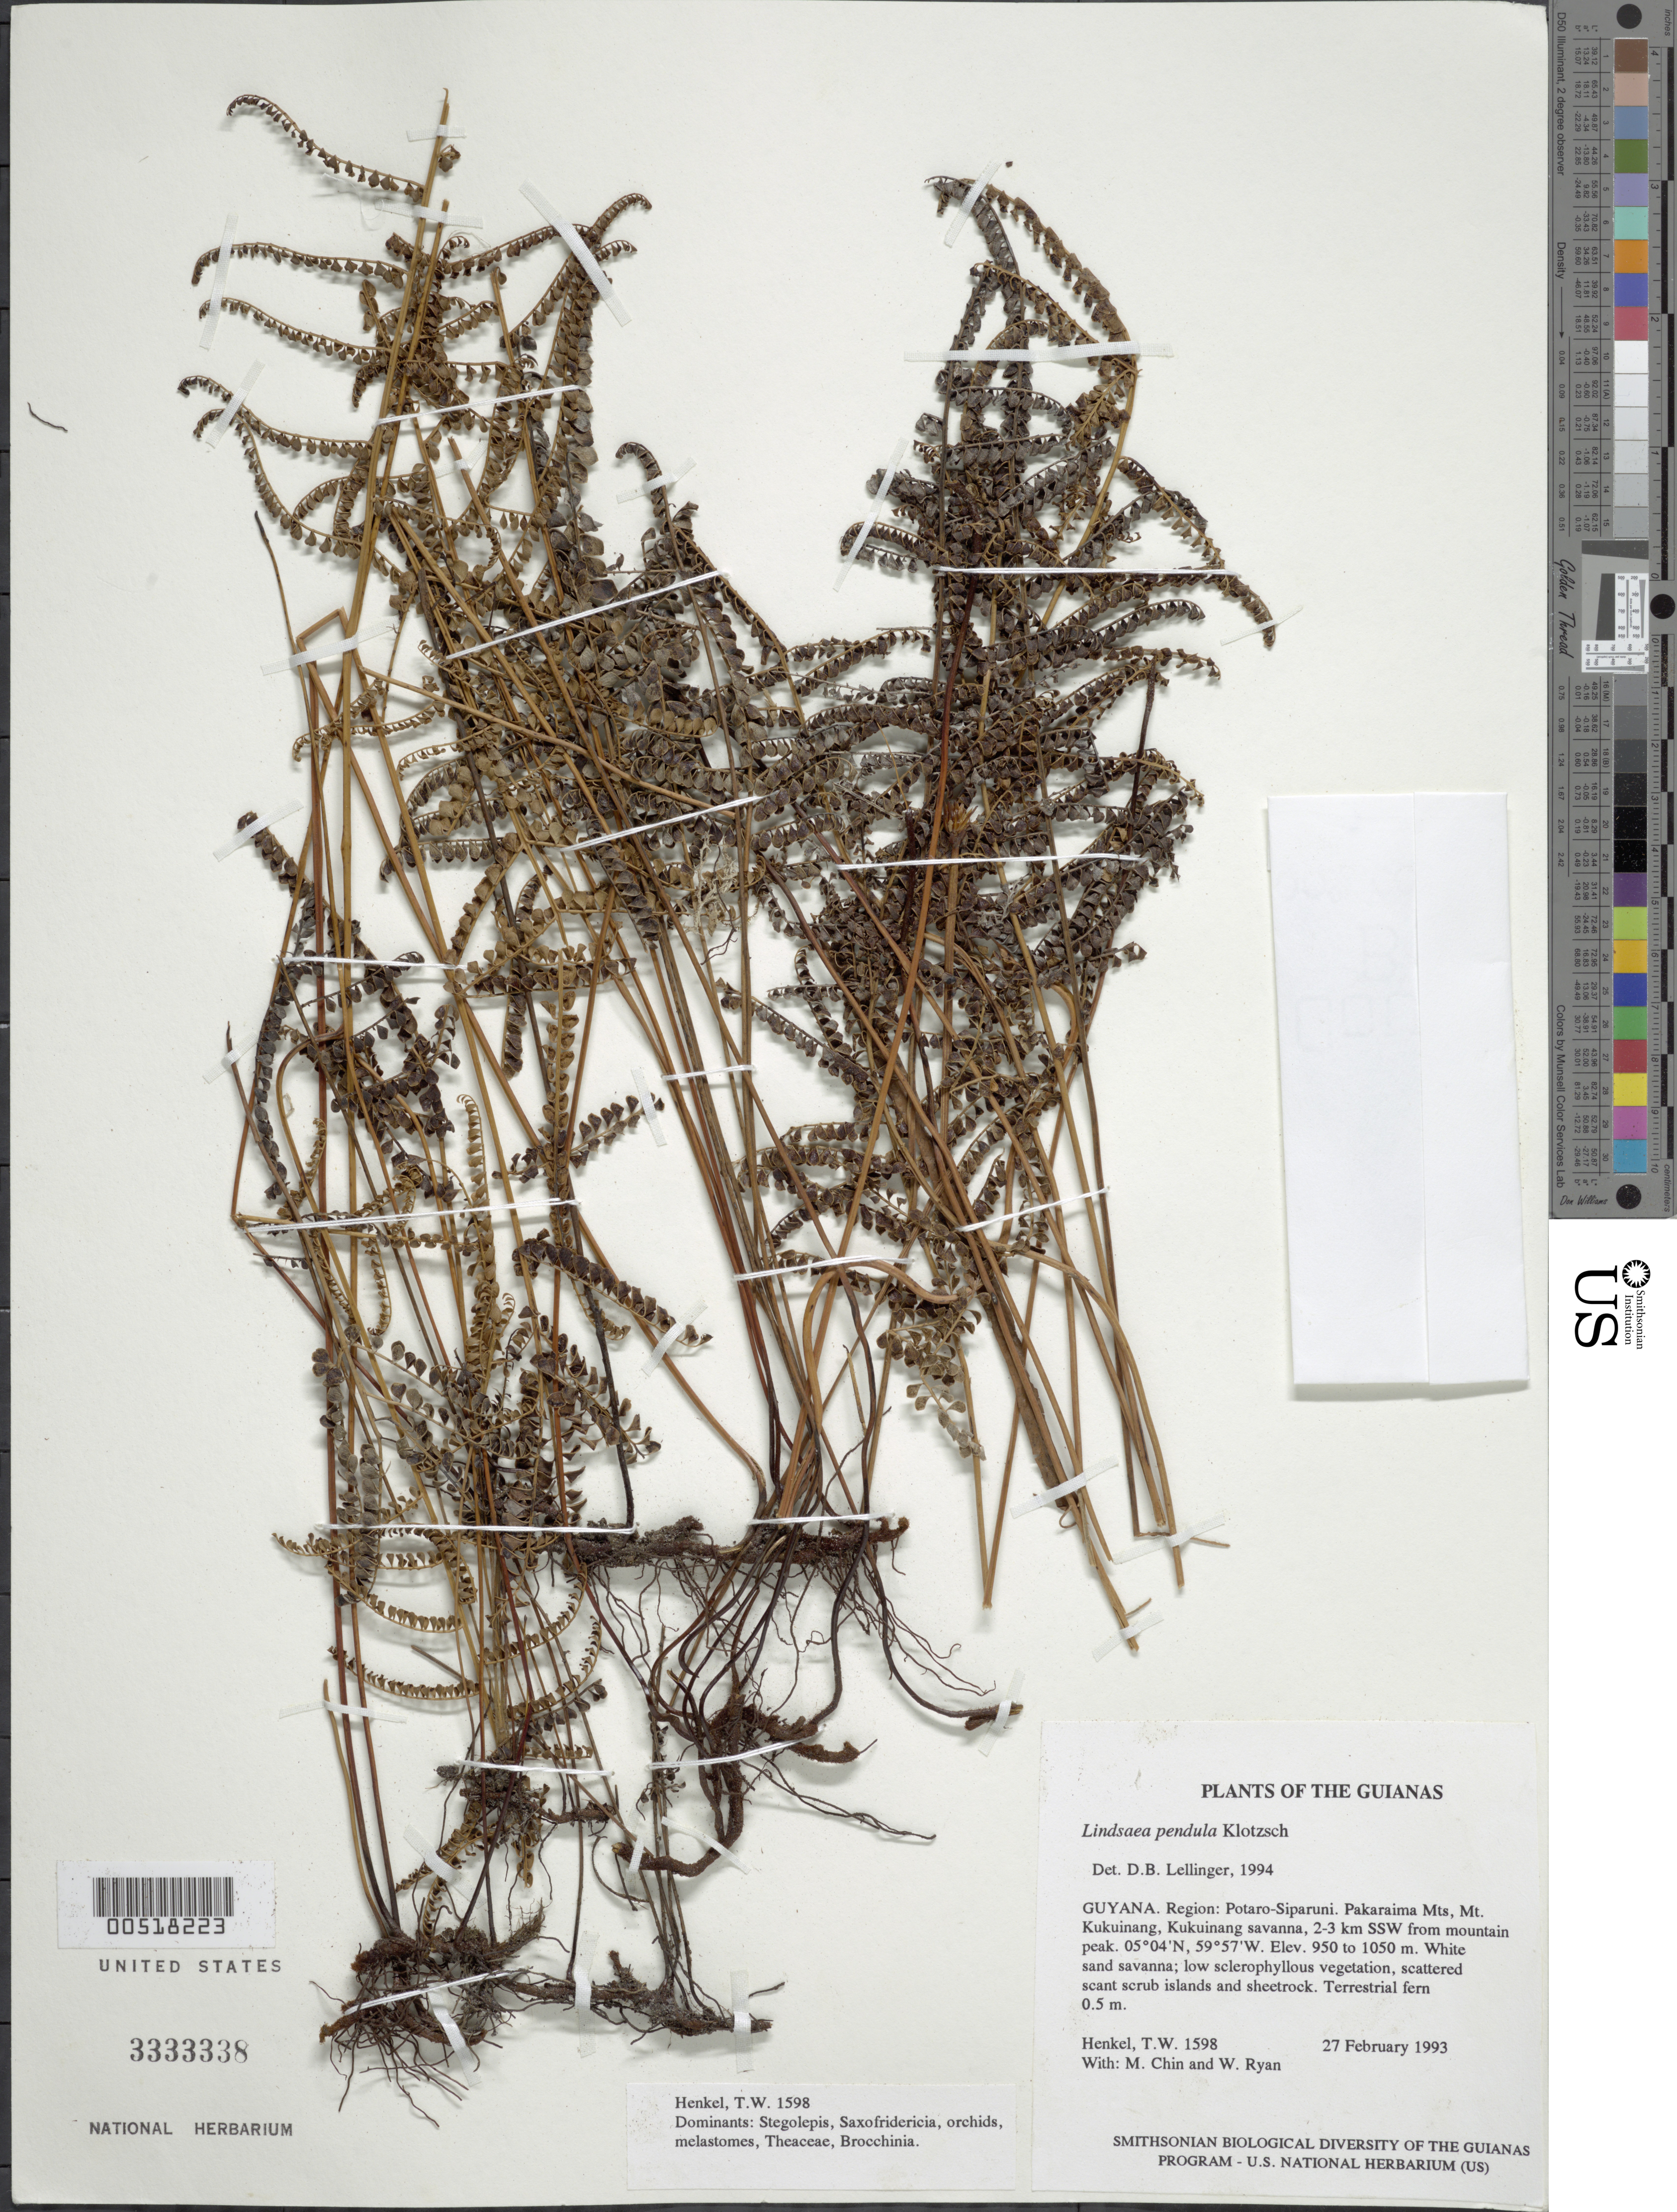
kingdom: Plantae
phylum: Tracheophyta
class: Polypodiopsida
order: Polypodiales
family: Lindsaeaceae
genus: Lindsaea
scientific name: Lindsaea pendula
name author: Klotzsch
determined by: Lellinger, David B., (BOT), Smithsonian Institution - National Museum of Natural History (UNITED STATES)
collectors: T. Henkel, M. Chin & W. Ryan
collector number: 1598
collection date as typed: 27 February 1993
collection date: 1993-02-27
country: Guyana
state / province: Potaro-Siparuni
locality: Pakaraima Mts, Mt. Kukuinang, Kukuinang savanna, 2-3 km SSW from mountain peak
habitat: White sand savanna; low sclerophyllous vegetation, scattered scant scrub islands and sheetrock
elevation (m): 950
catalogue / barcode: US 3333338